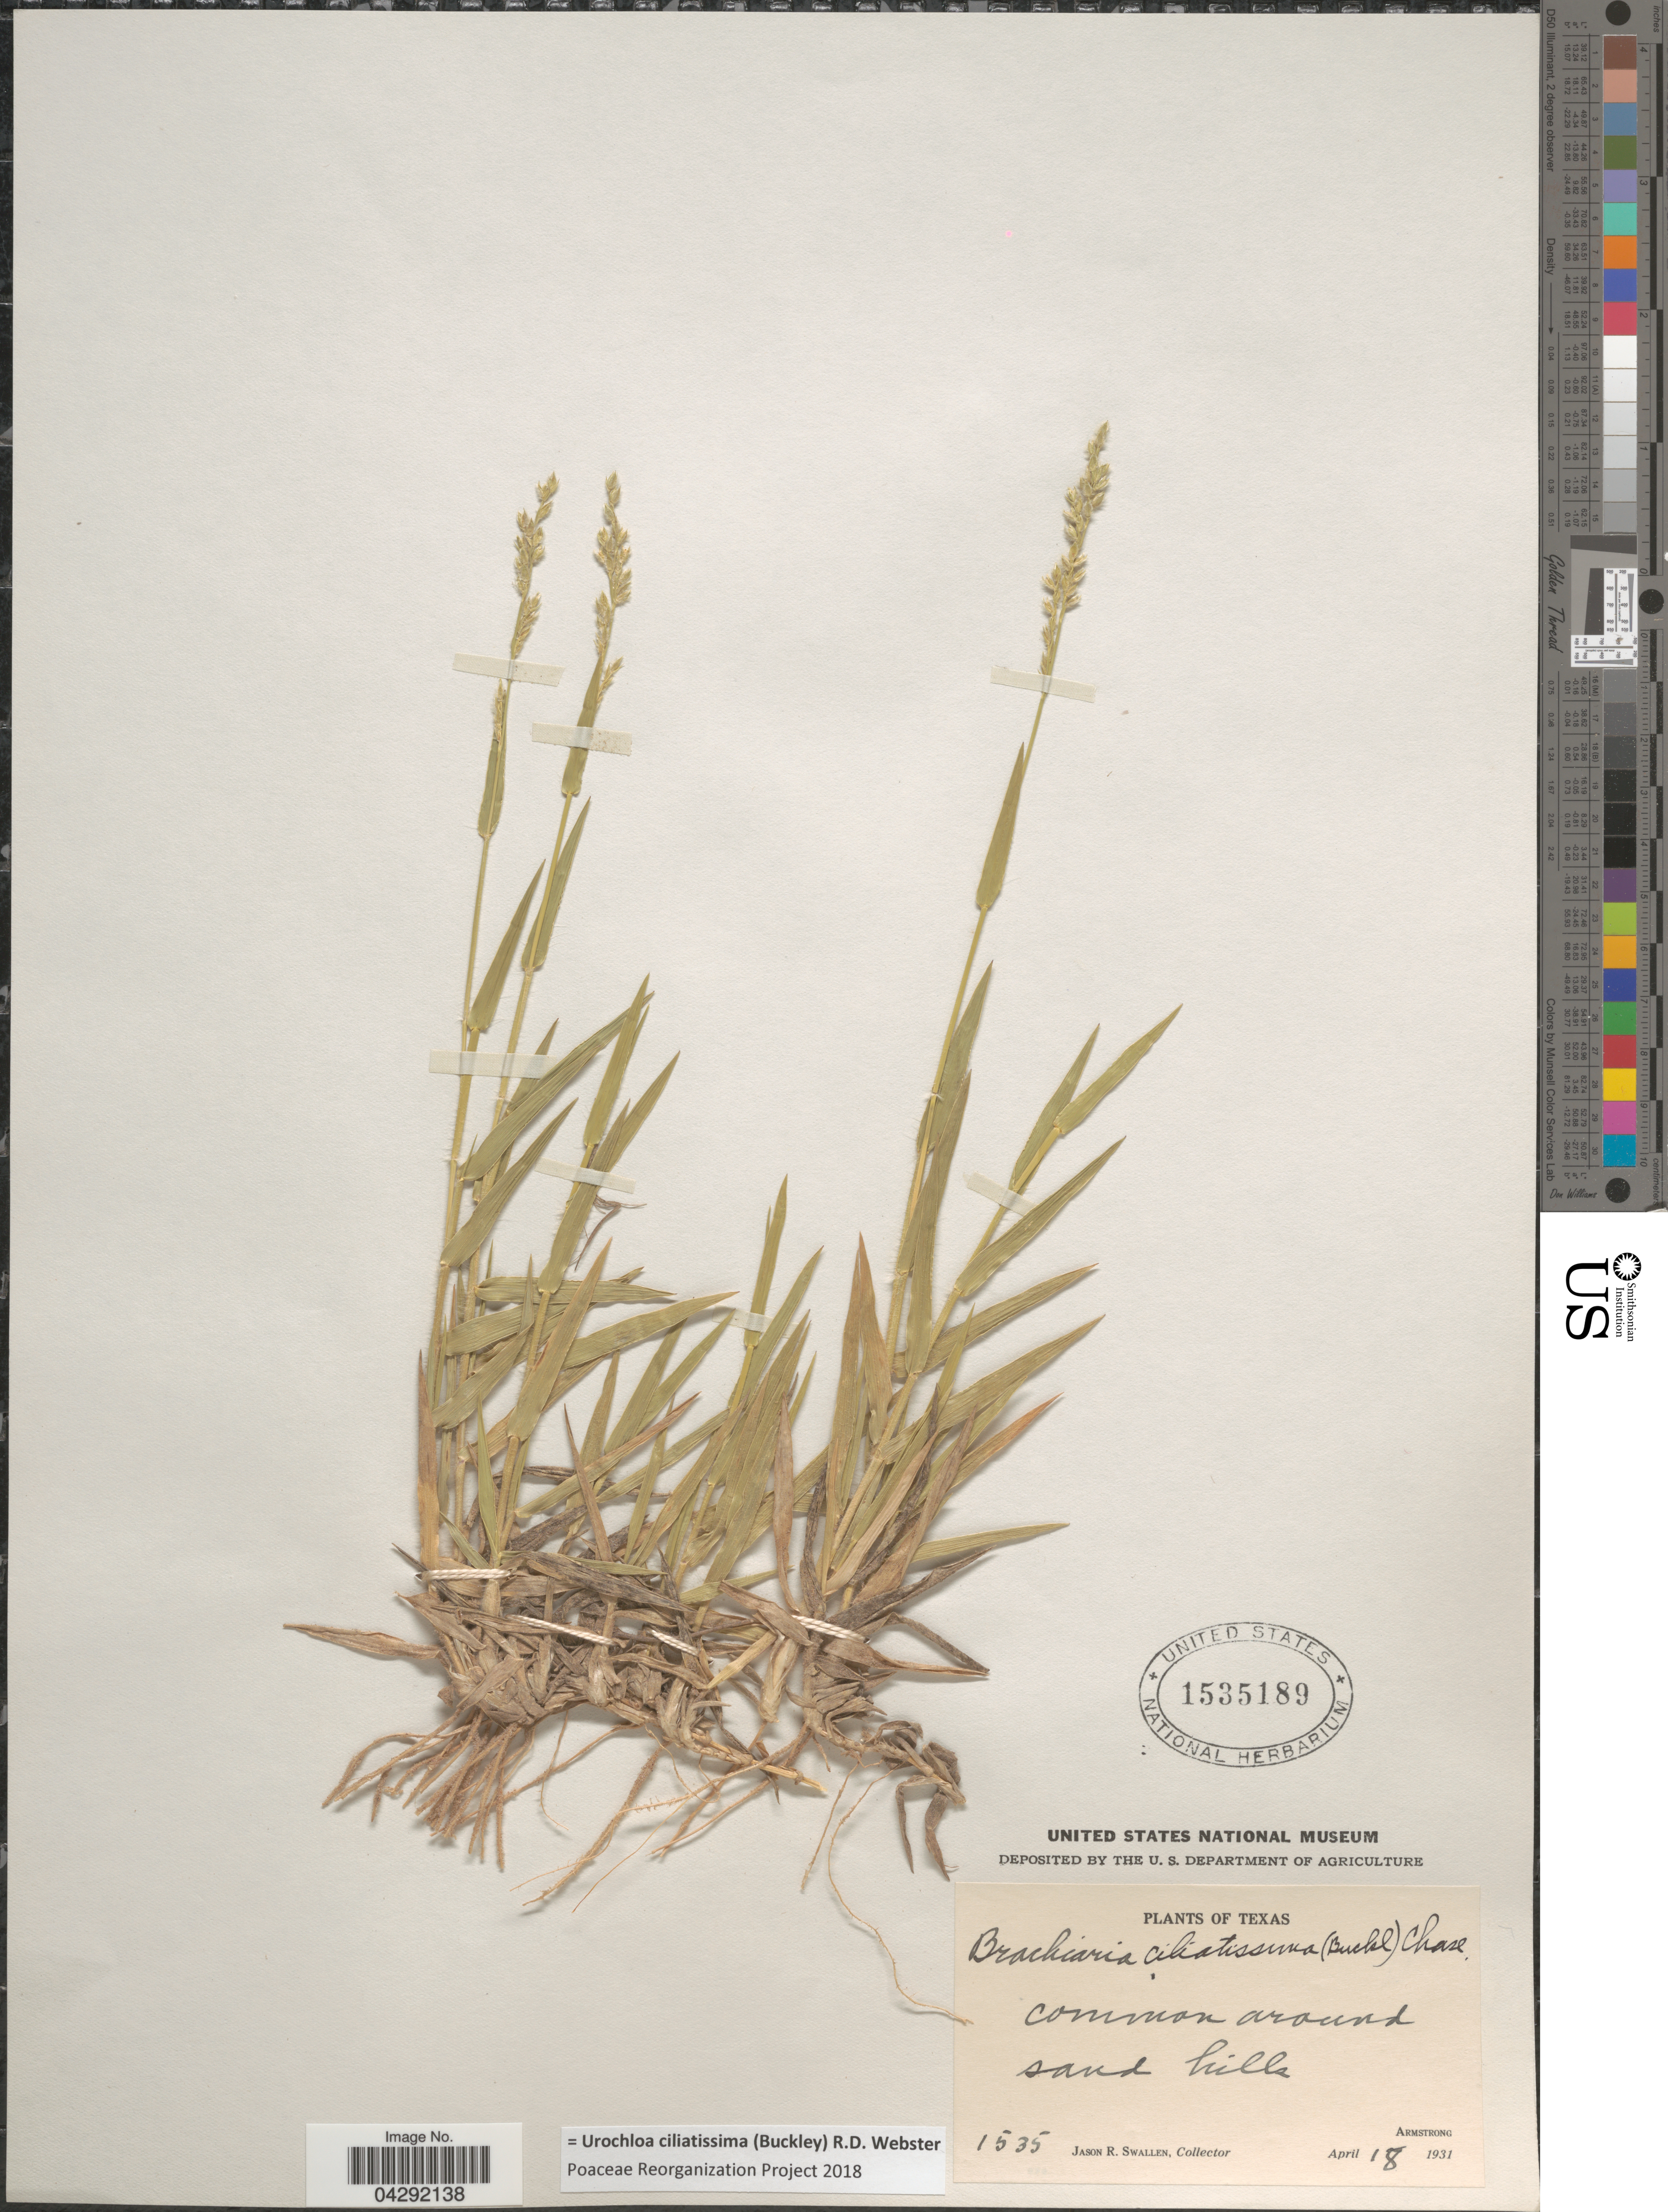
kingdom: Plantae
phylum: Tracheophyta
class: Liliopsida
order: Poales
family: Poaceae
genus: Urochloa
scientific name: Urochloa ciliatissima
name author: (Buckley) R.D. Webster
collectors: J. R. Swallen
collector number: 1535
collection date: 1931-04-18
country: United States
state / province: Texas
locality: Common around sand hills. Armstrong.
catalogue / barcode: US 1535189